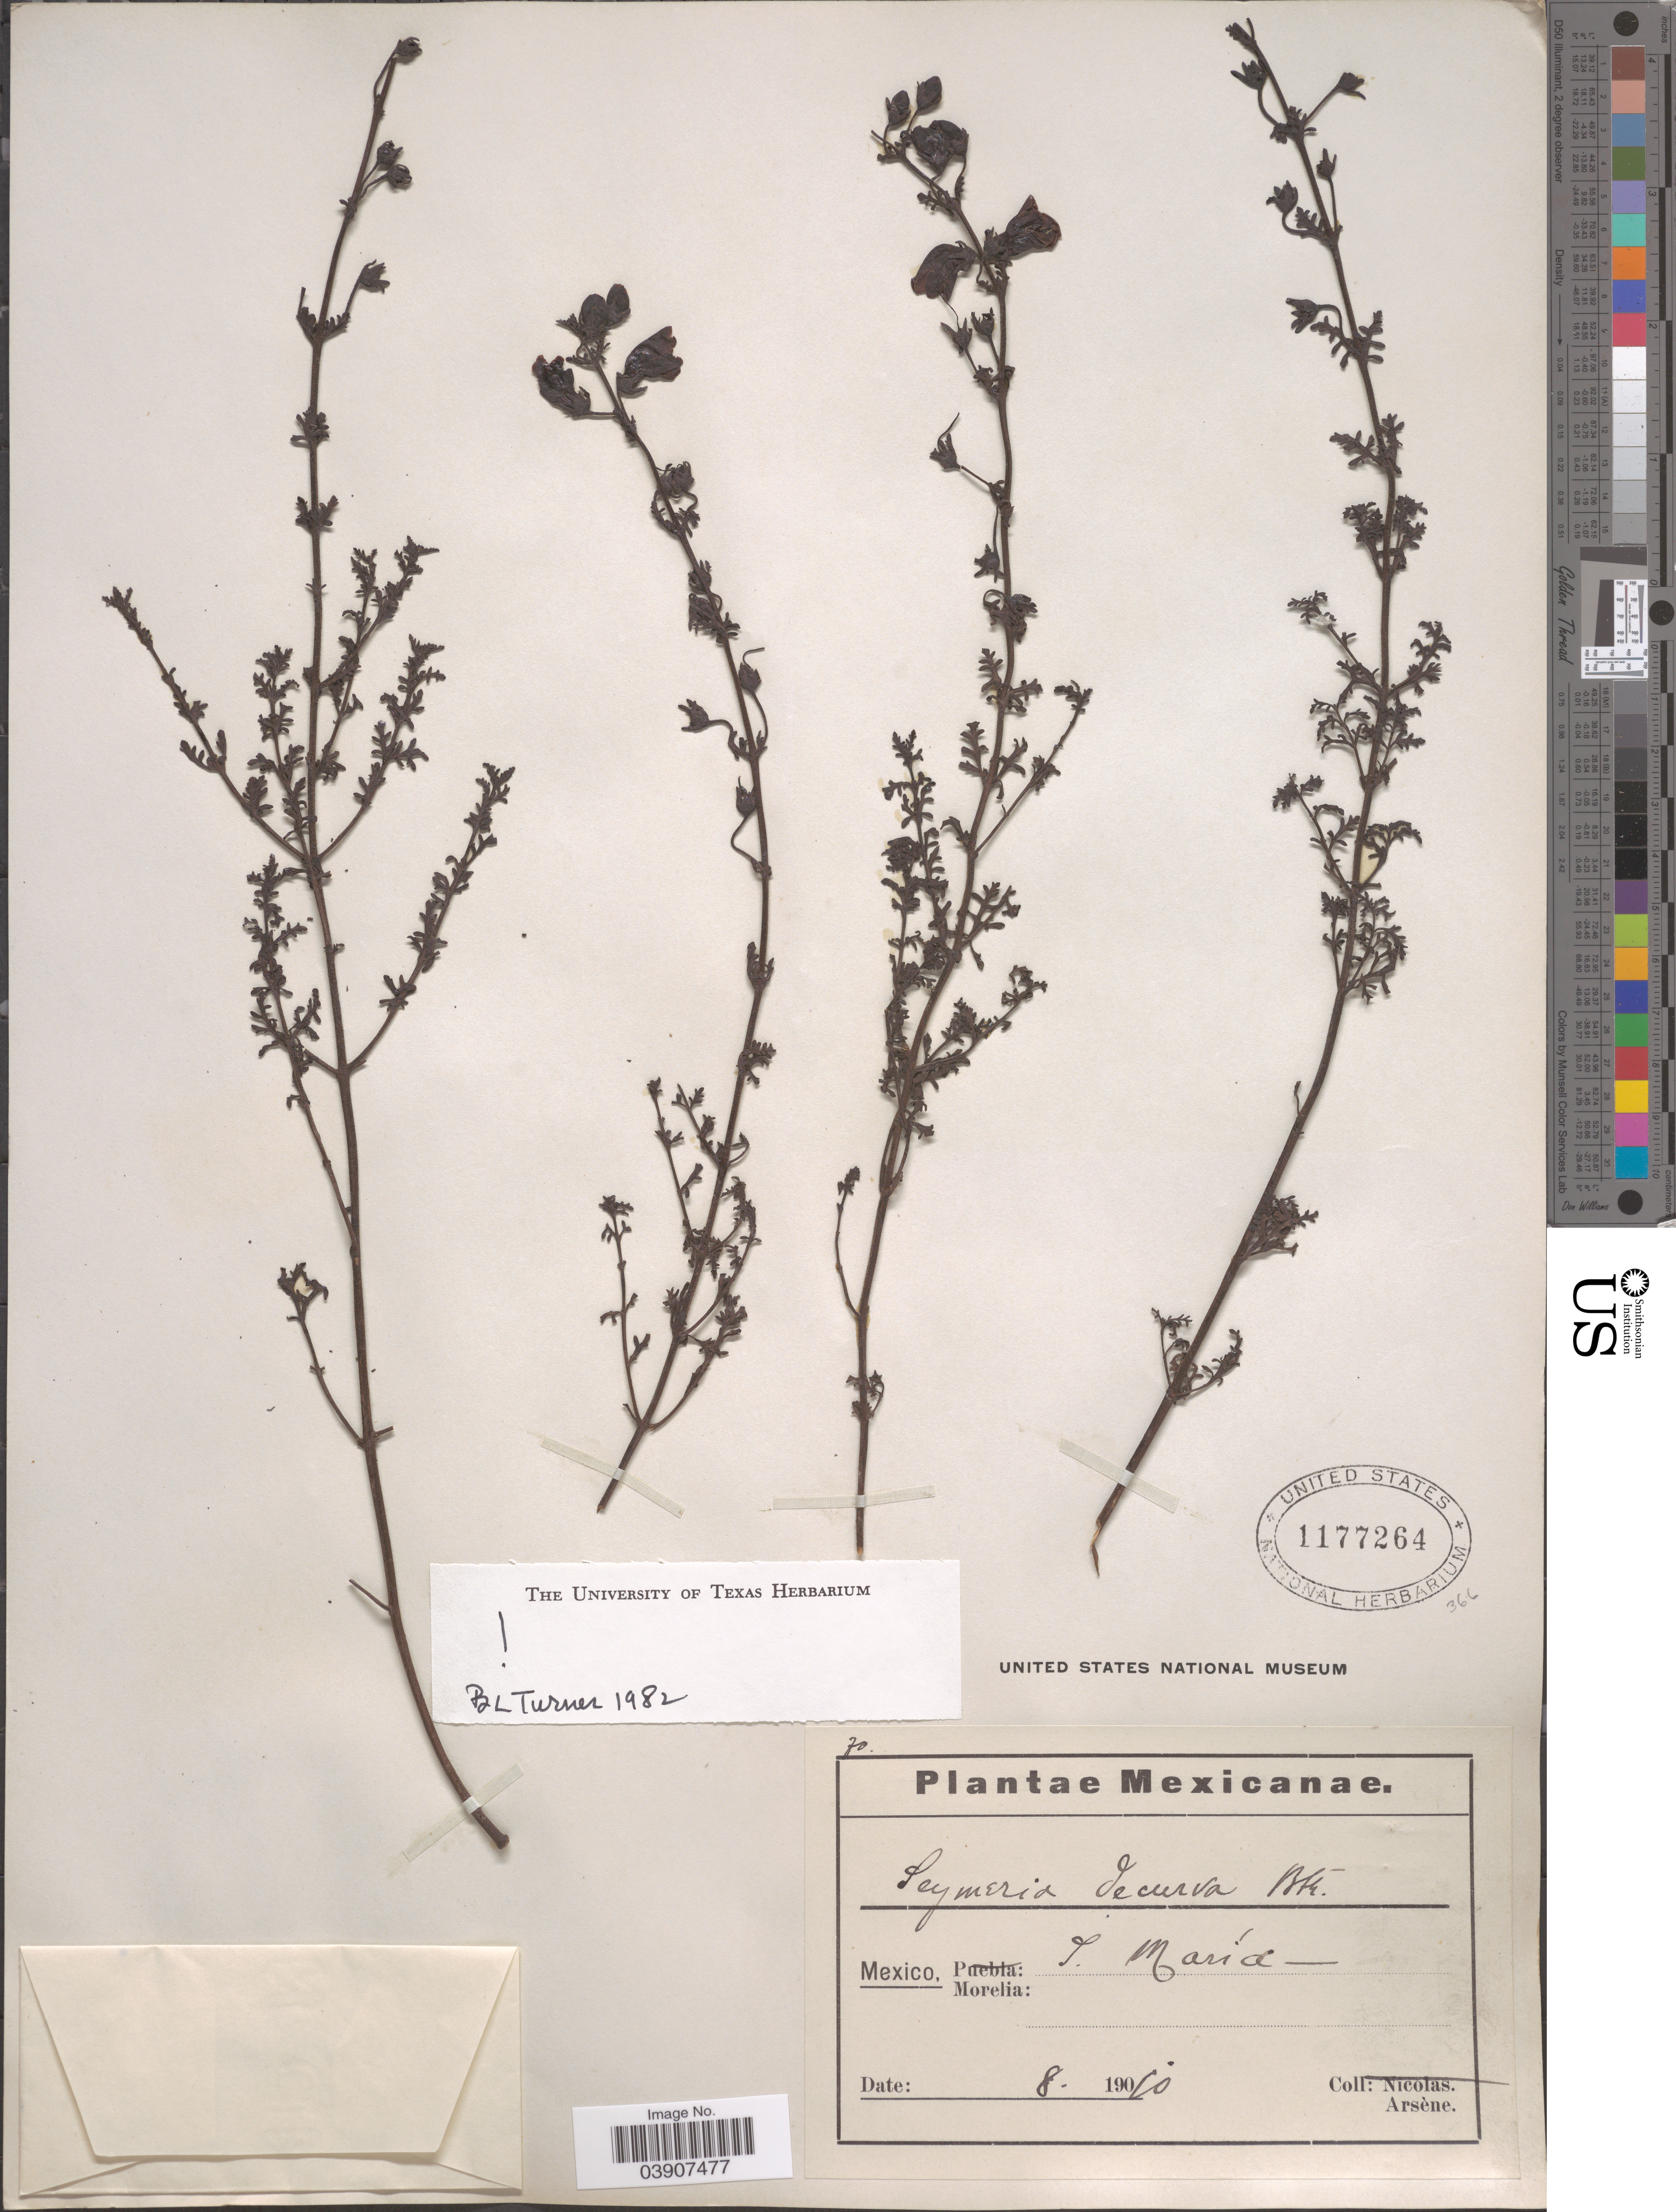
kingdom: Plantae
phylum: Tracheophyta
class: Magnoliopsida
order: Lamiales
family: Orobanchaceae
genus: Seymeria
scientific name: Seymeria decurva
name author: Benth.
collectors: -- Arsène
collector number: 70?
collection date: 1910-08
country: Mexico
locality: Morelia: S. Maria.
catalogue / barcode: US 1177264